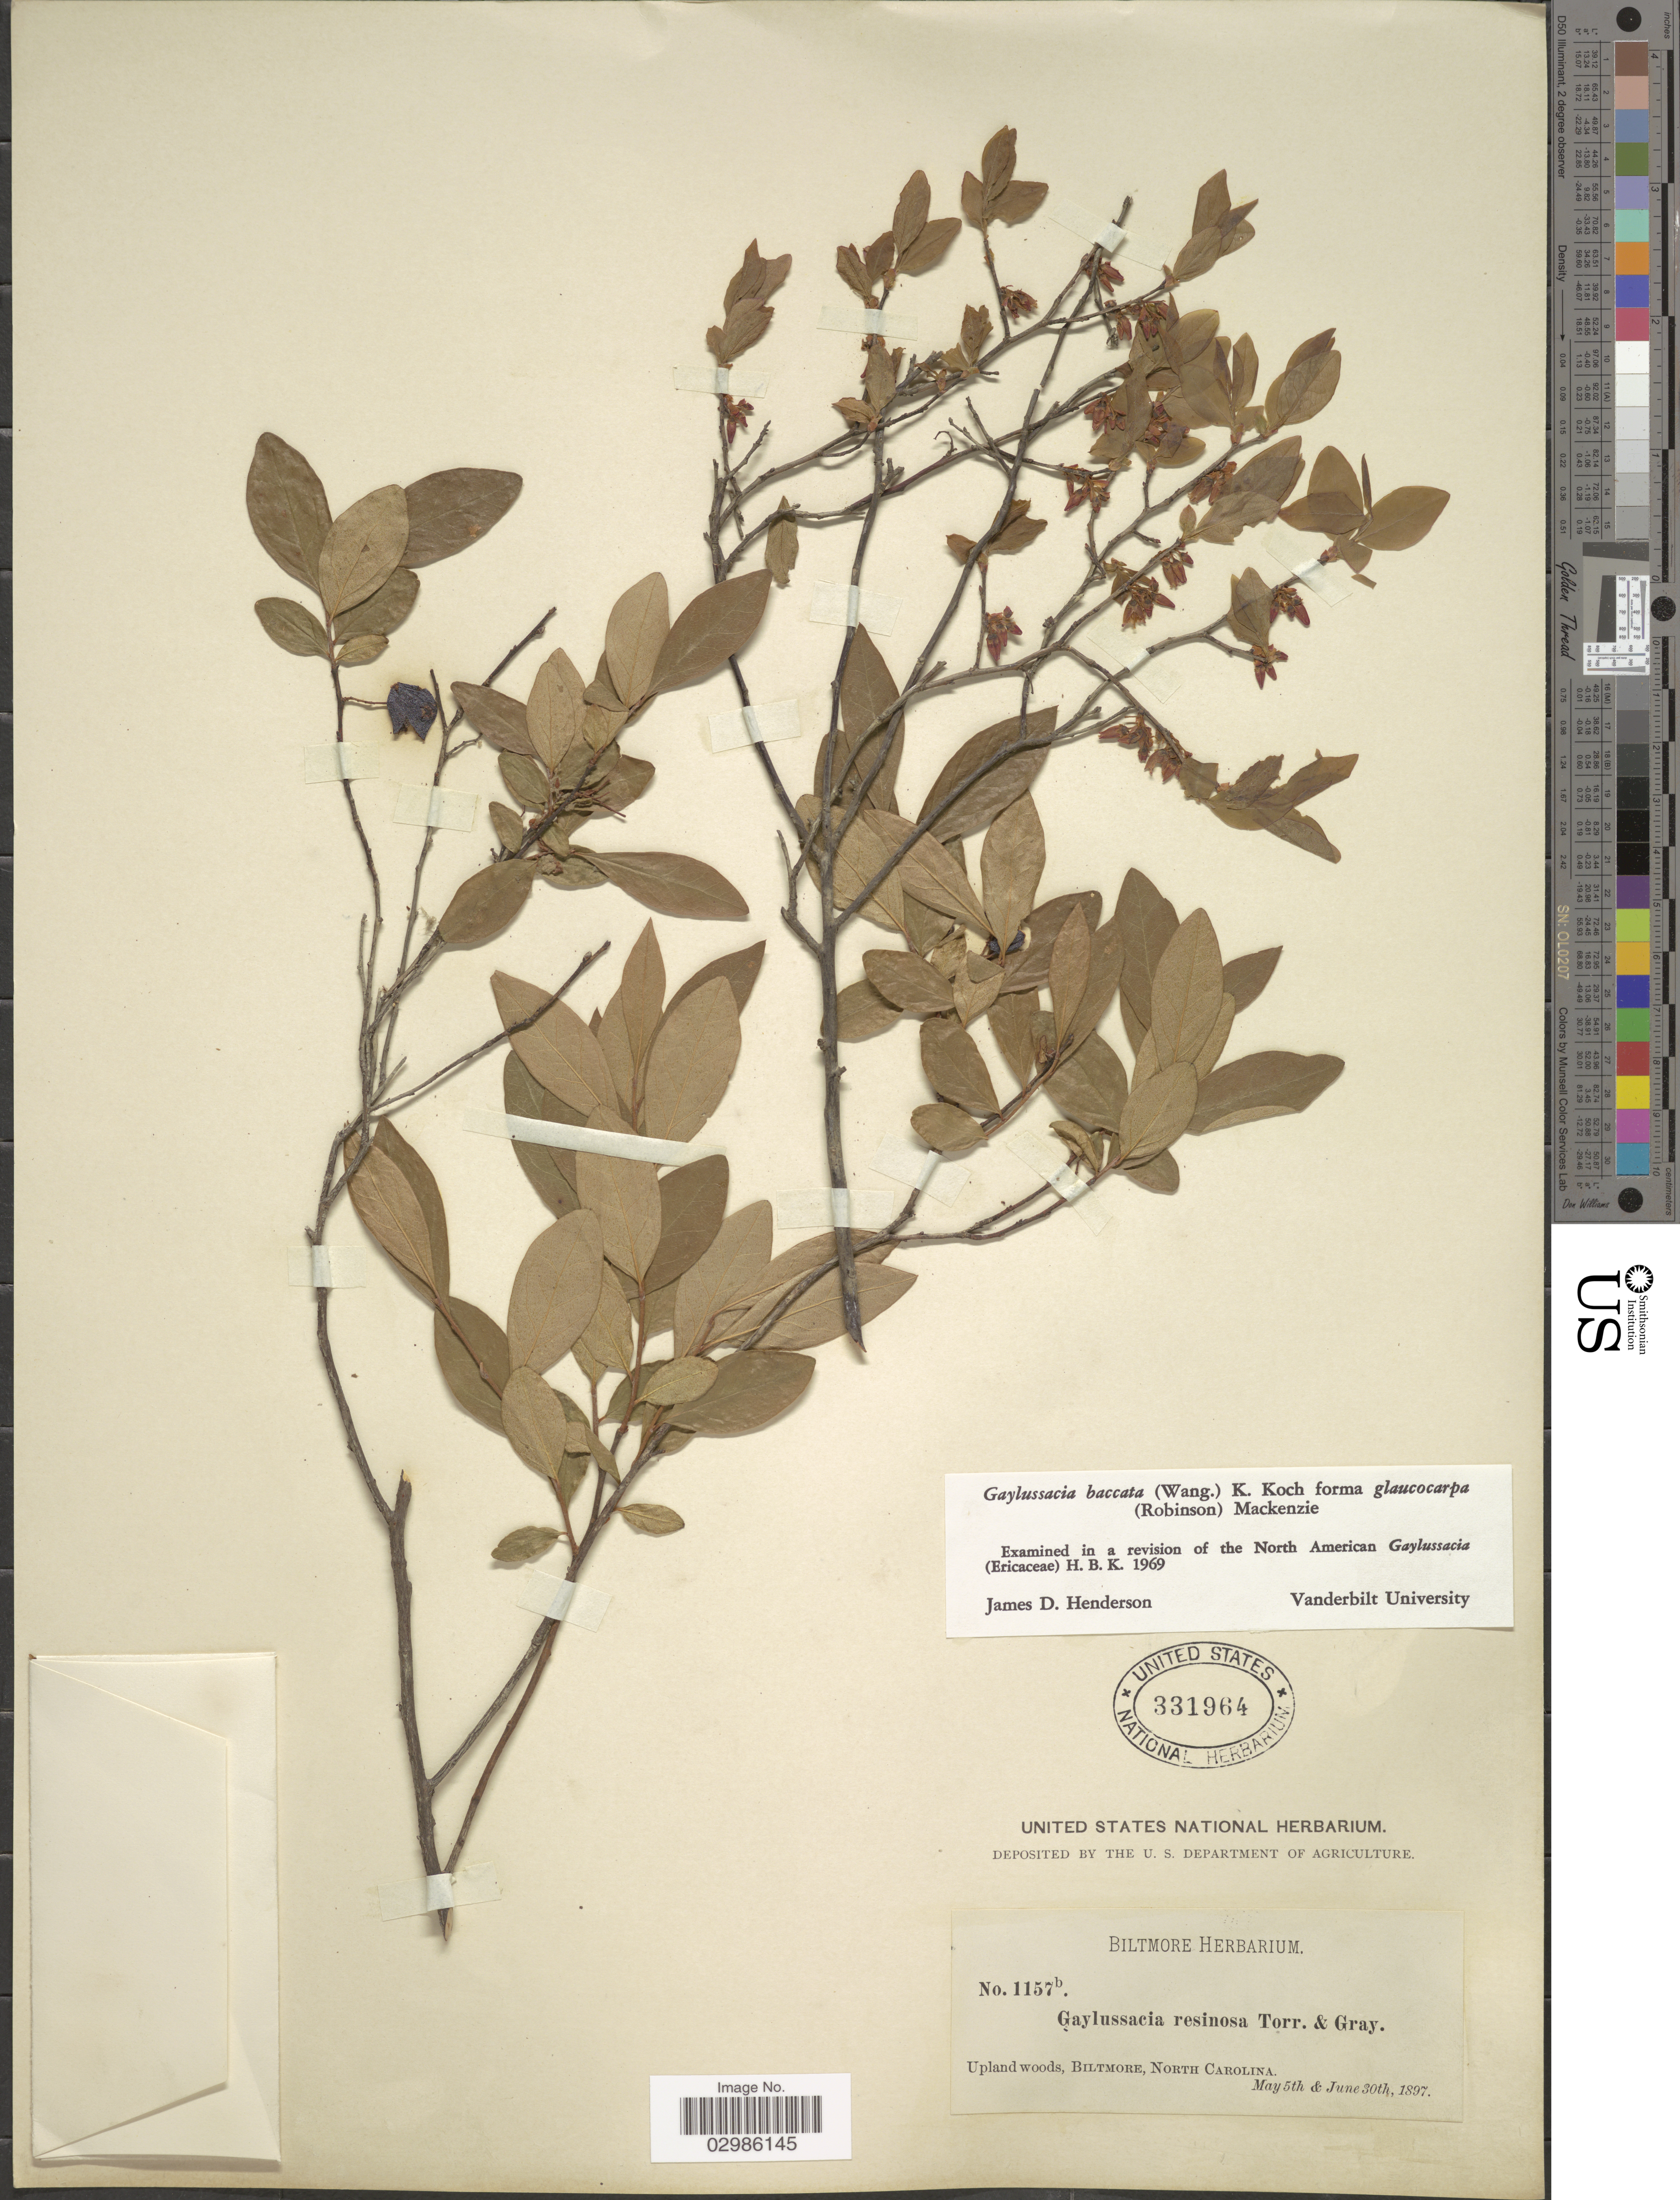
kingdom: Plantae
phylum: Tracheophyta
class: Magnoliopsida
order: Ericales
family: Ericaceae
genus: Gaylussacia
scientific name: Gaylussacia baccata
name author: (Wangenh.) K. Koch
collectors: ex herb. Biltmore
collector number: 1157b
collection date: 1897-05-05/1897-06-30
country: United States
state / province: North Carolina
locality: Upland woods, Biltmore.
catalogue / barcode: US 331964